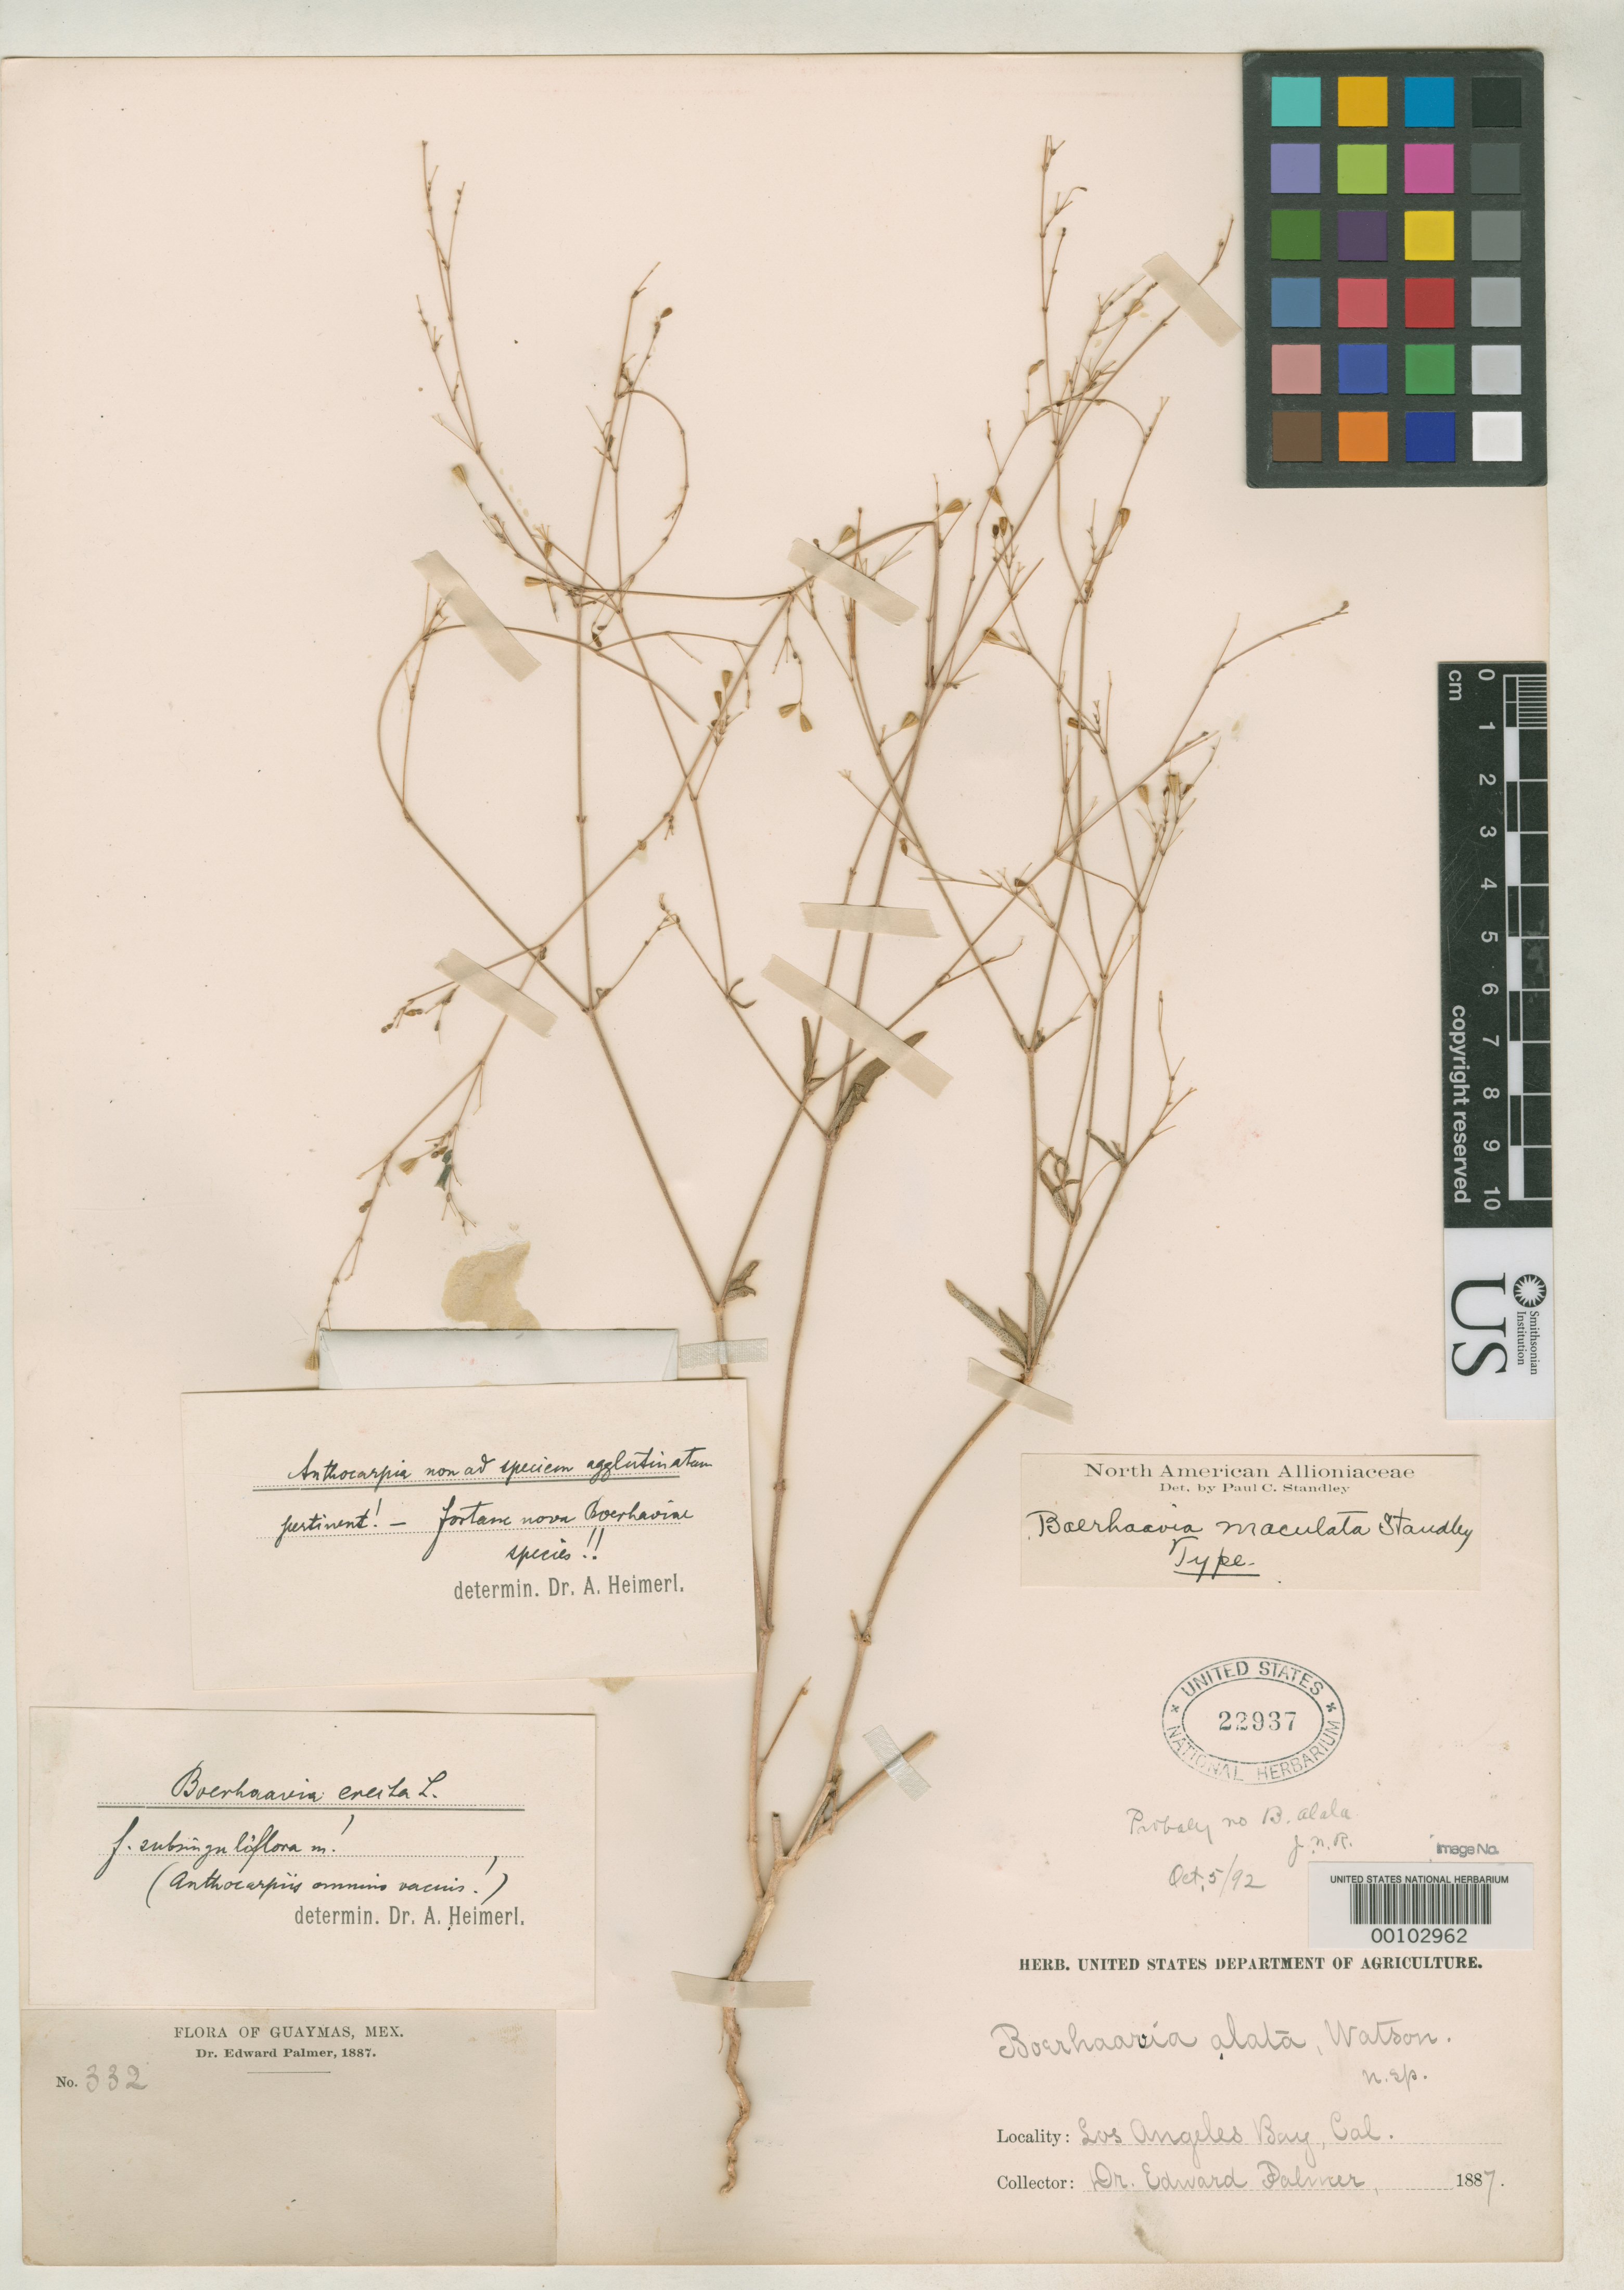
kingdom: Plantae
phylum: Tracheophyta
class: Magnoliopsida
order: Caryophyllales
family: Nyctaginaceae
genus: Boerhavia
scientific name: Boerhavia maculata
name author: Standl.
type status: Holotype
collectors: E. Palmer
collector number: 332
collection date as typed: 1887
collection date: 1887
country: Mexico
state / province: Sonora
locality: Guaymas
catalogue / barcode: US 22937